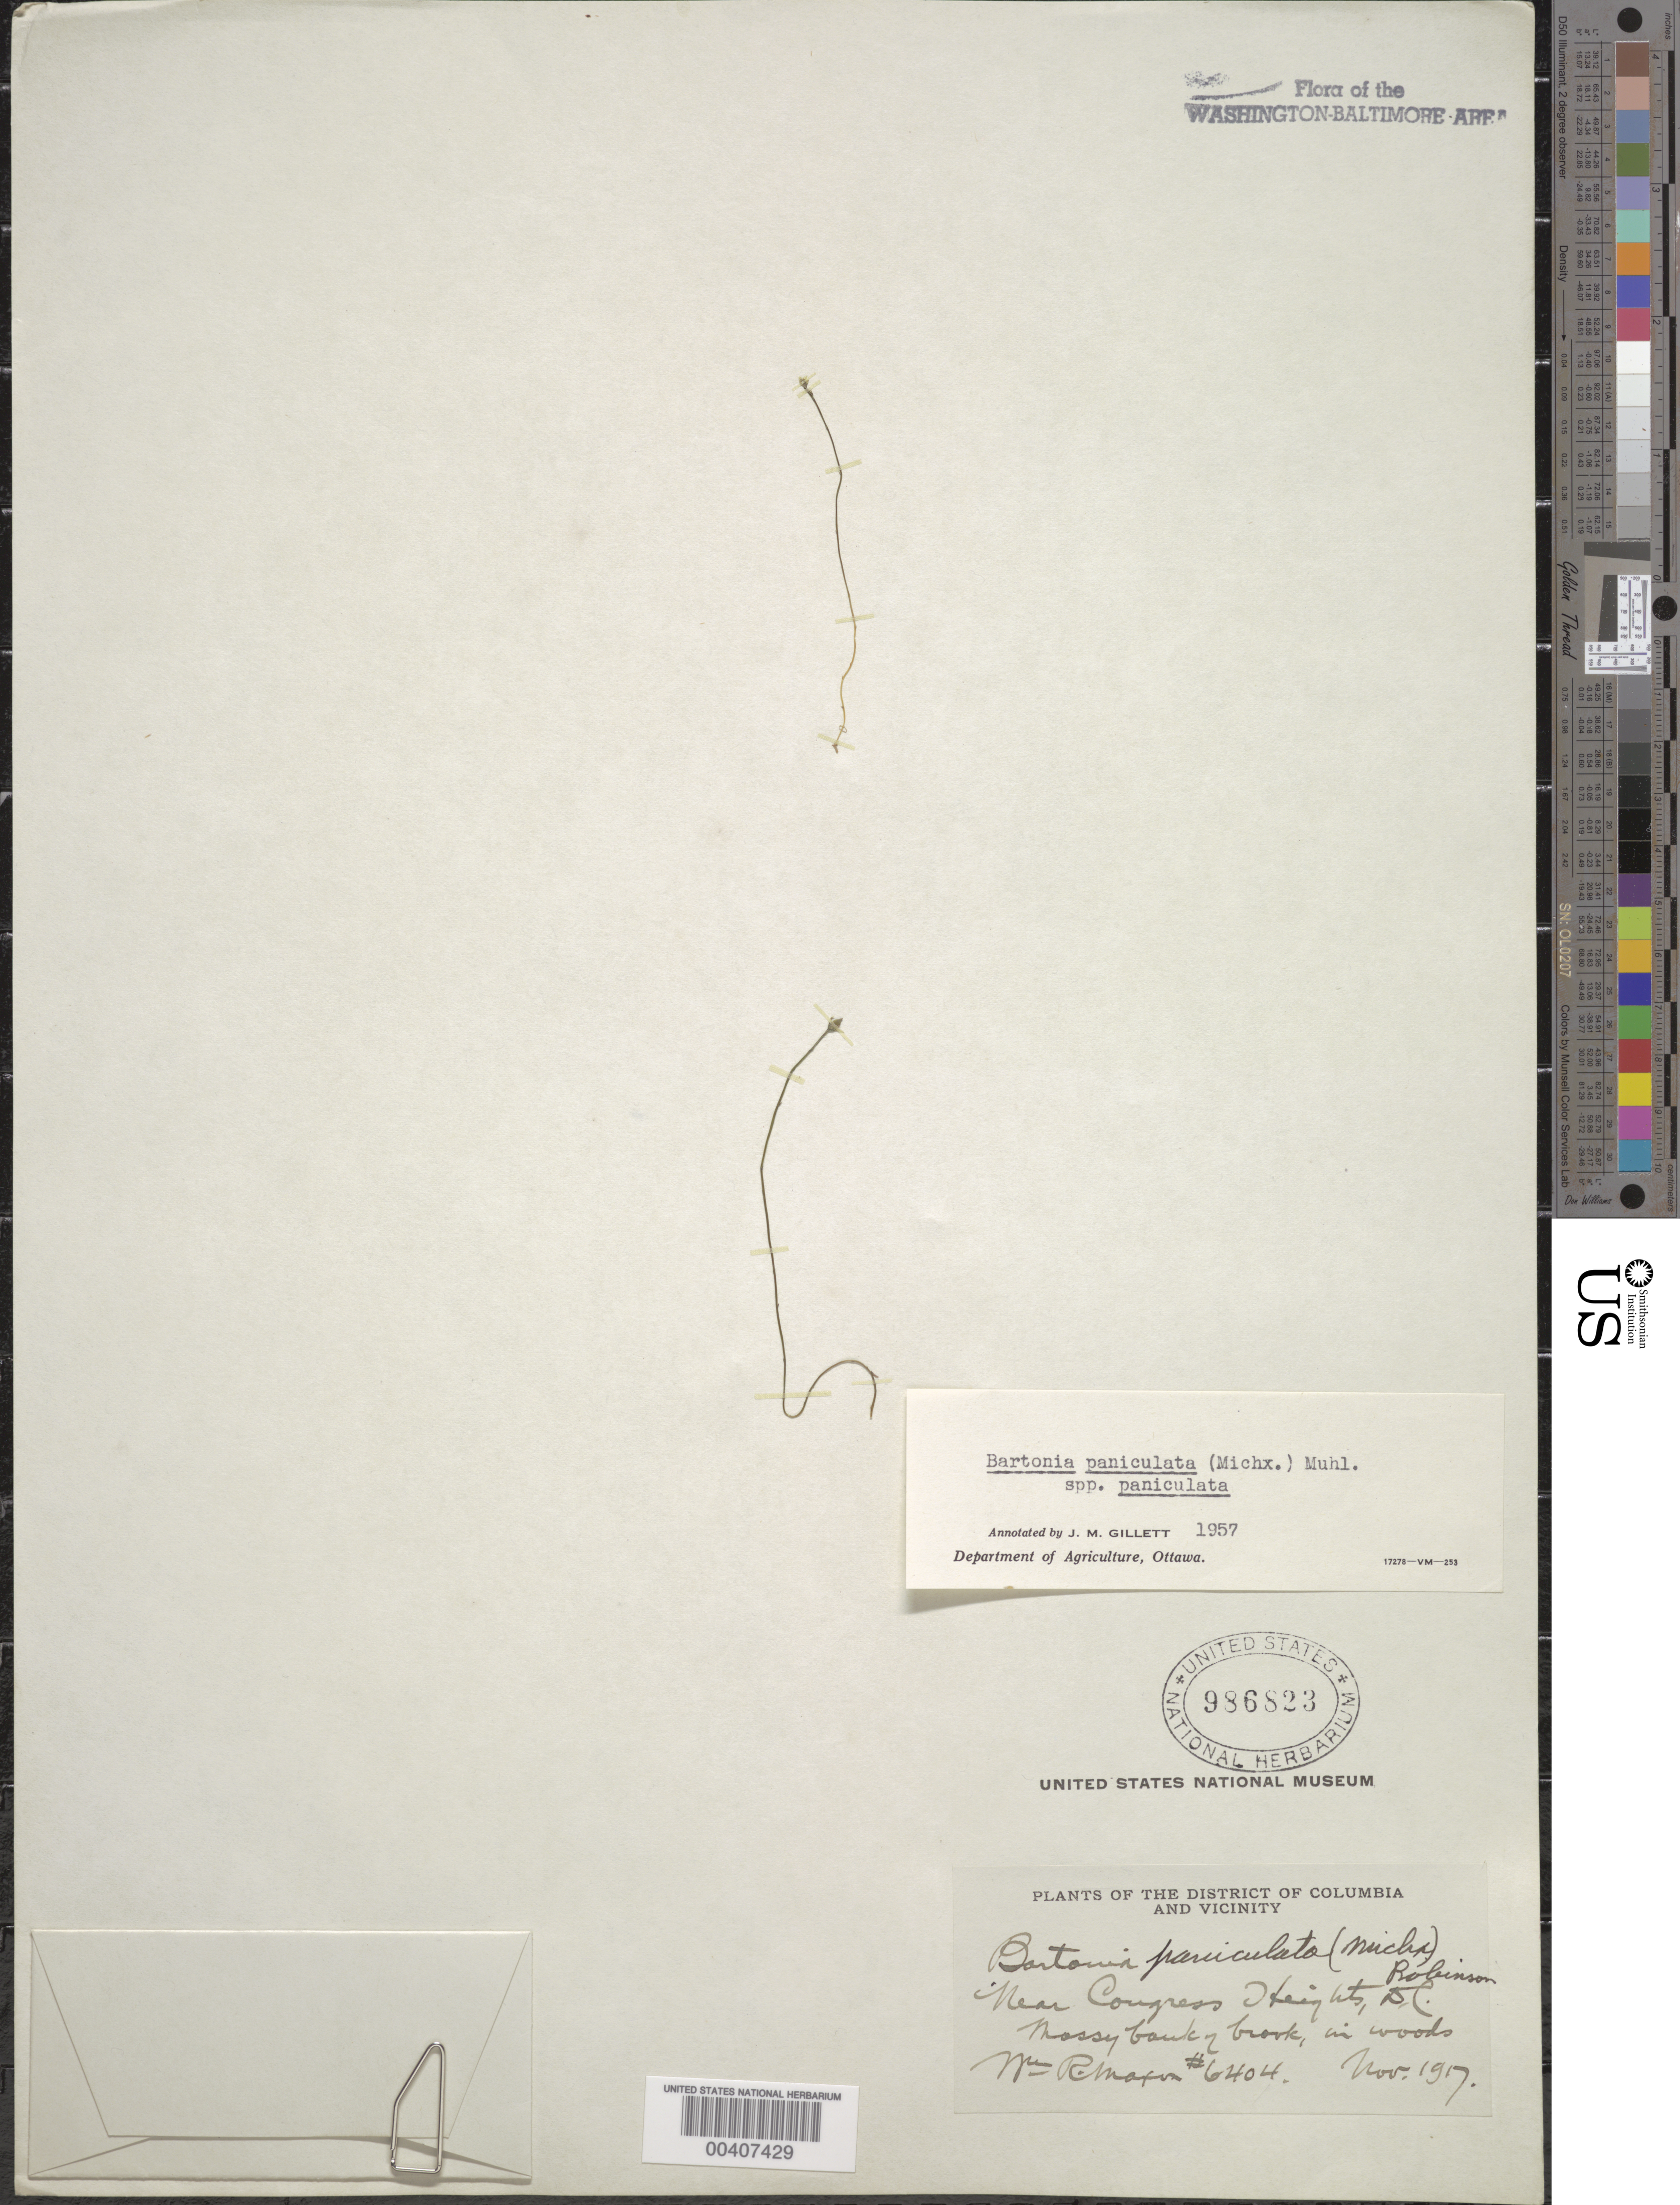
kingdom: Plantae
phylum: Tracheophyta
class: Magnoliopsida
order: Gentianales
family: Gentianaceae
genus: Bartonia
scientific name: Bartonia paniculata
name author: (Michx.) Muhl.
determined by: Gillett, J. M.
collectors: W. R. Maxon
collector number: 6404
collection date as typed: Nov 1917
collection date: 1917-11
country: United States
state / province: District of Columbia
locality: Congress Heights, near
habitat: Mossy bank of brook, in woods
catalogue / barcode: US 986823